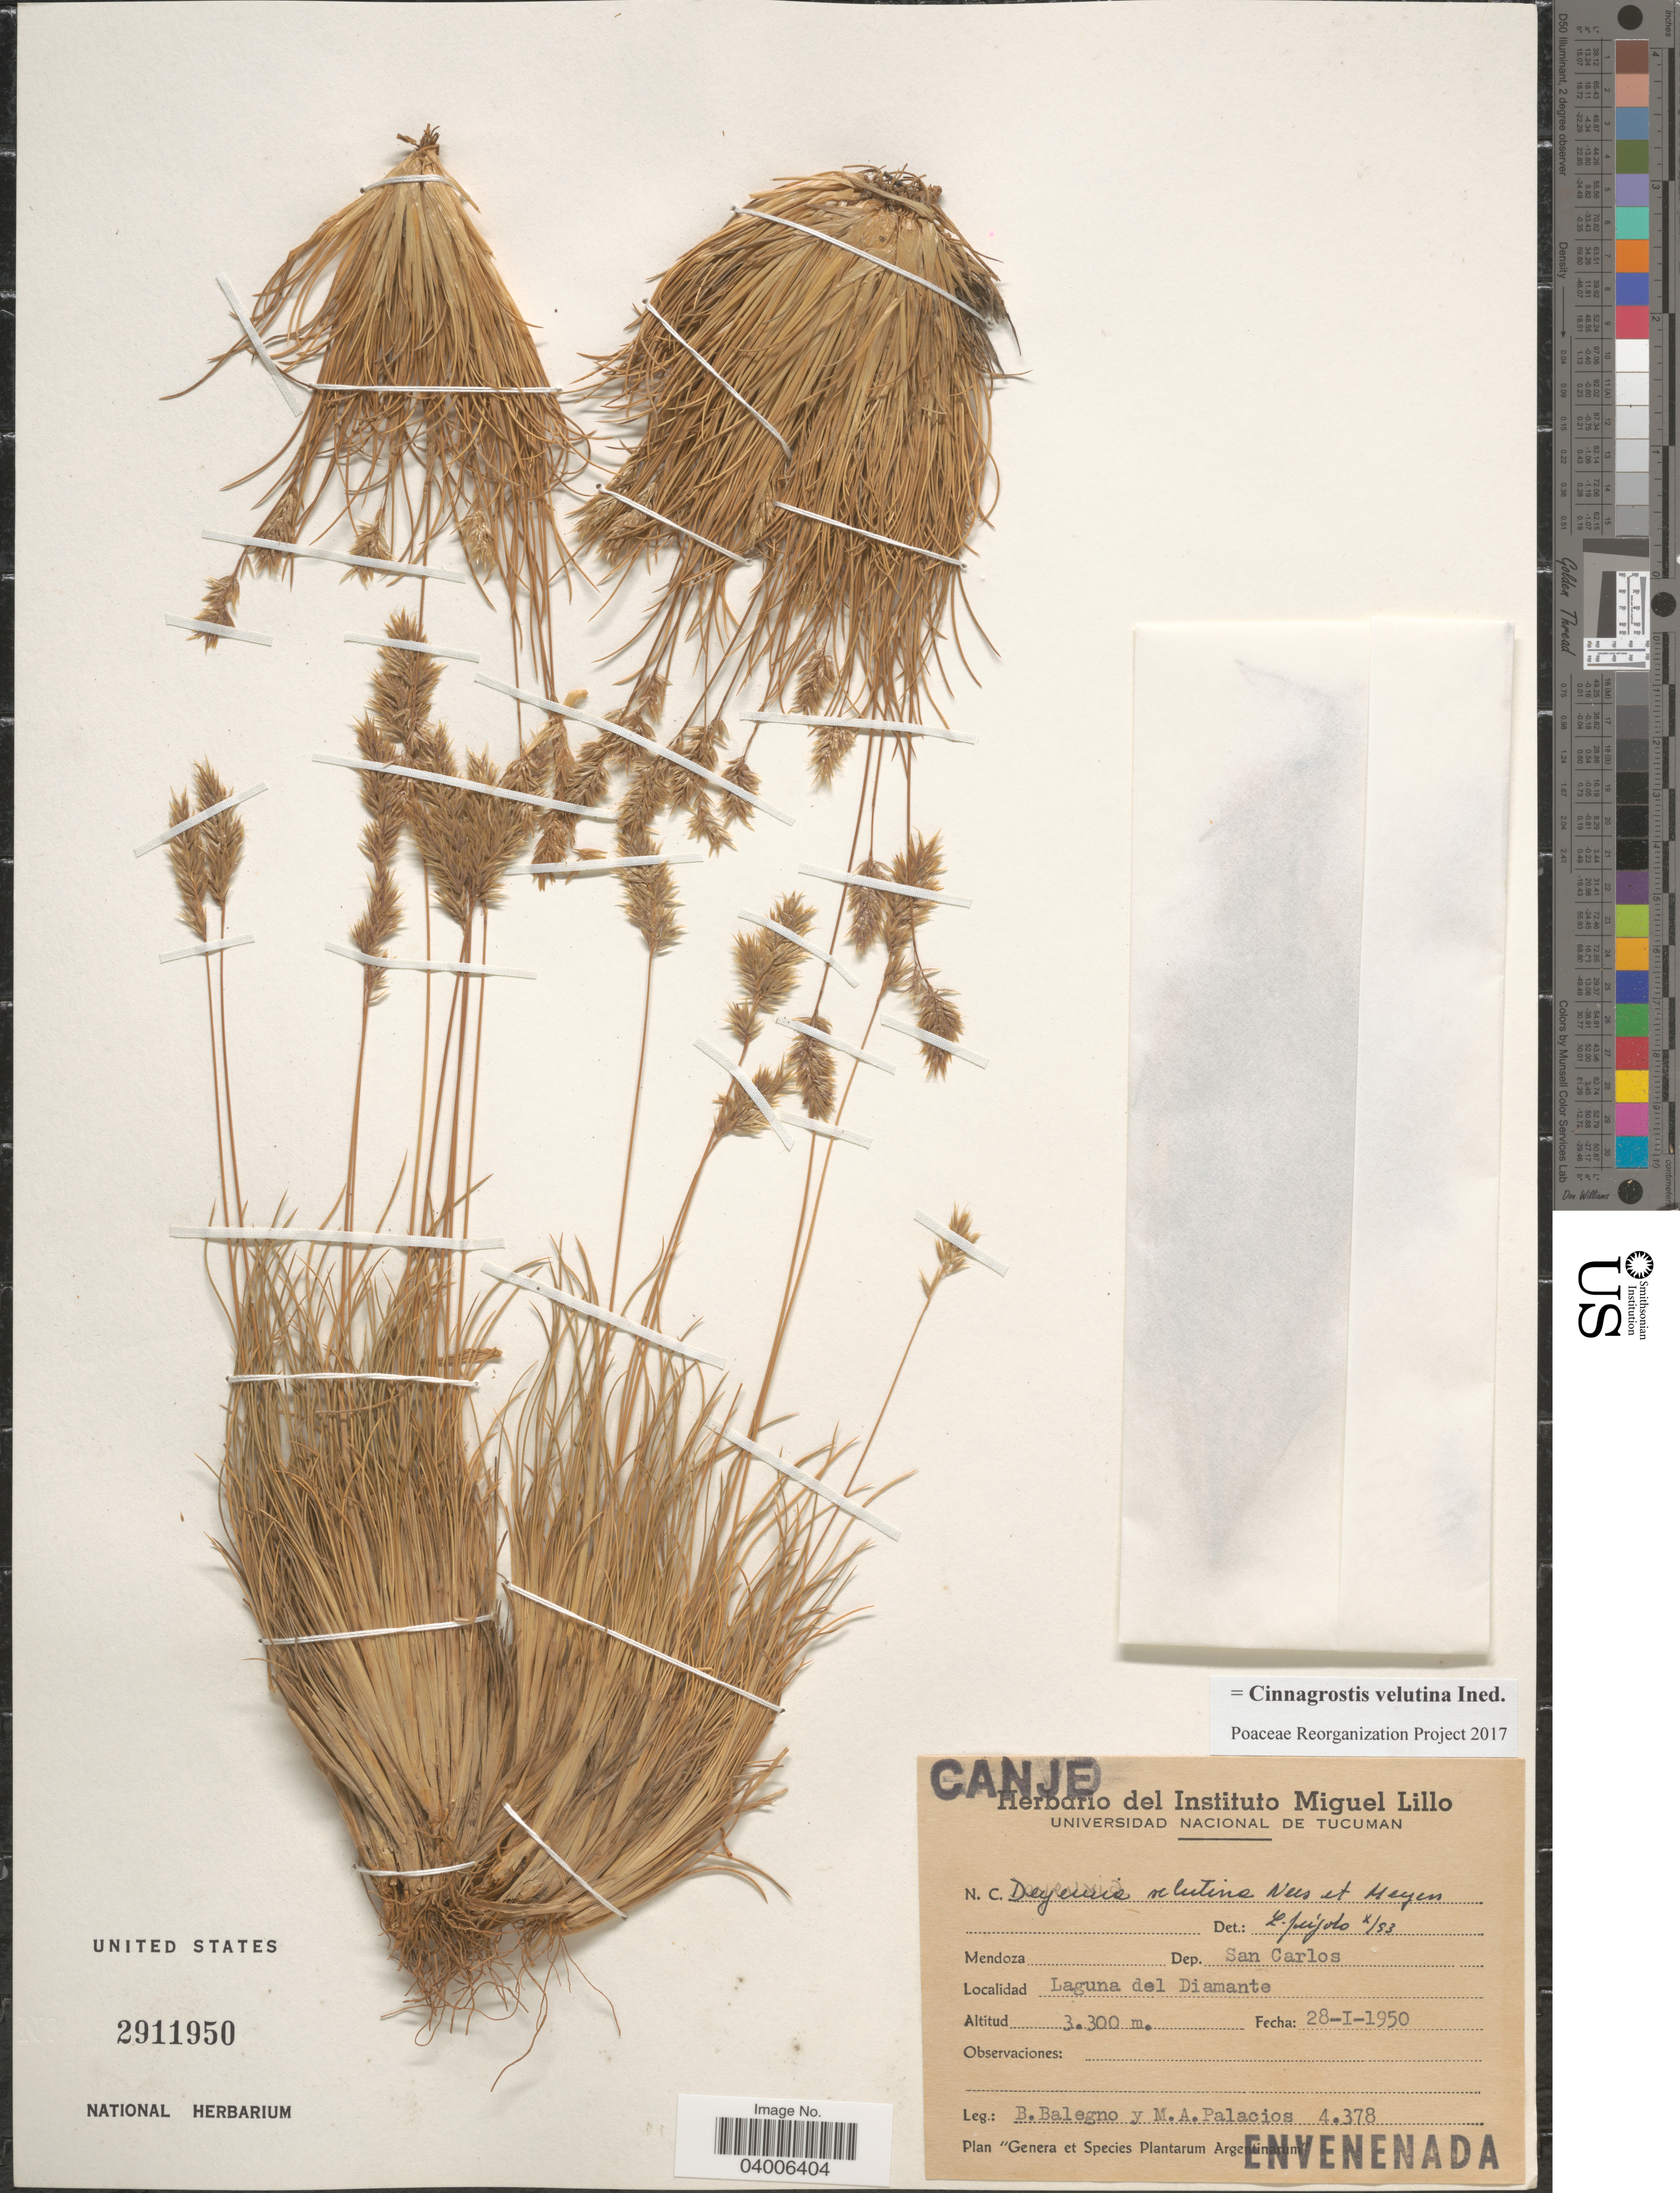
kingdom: Plantae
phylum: Tracheophyta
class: Liliopsida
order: Poales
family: Poaceae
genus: Cinnagrostis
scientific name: Cinnagrostis velutina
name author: (Nees & Meyen) P.M. Peterson et al.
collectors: B. Balegno & M. Palacios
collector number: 4378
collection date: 1950-01-28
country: Argentina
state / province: Tucuman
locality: Dep. San Carlos. Laguna del Diamante.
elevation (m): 3300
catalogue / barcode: US 2911950